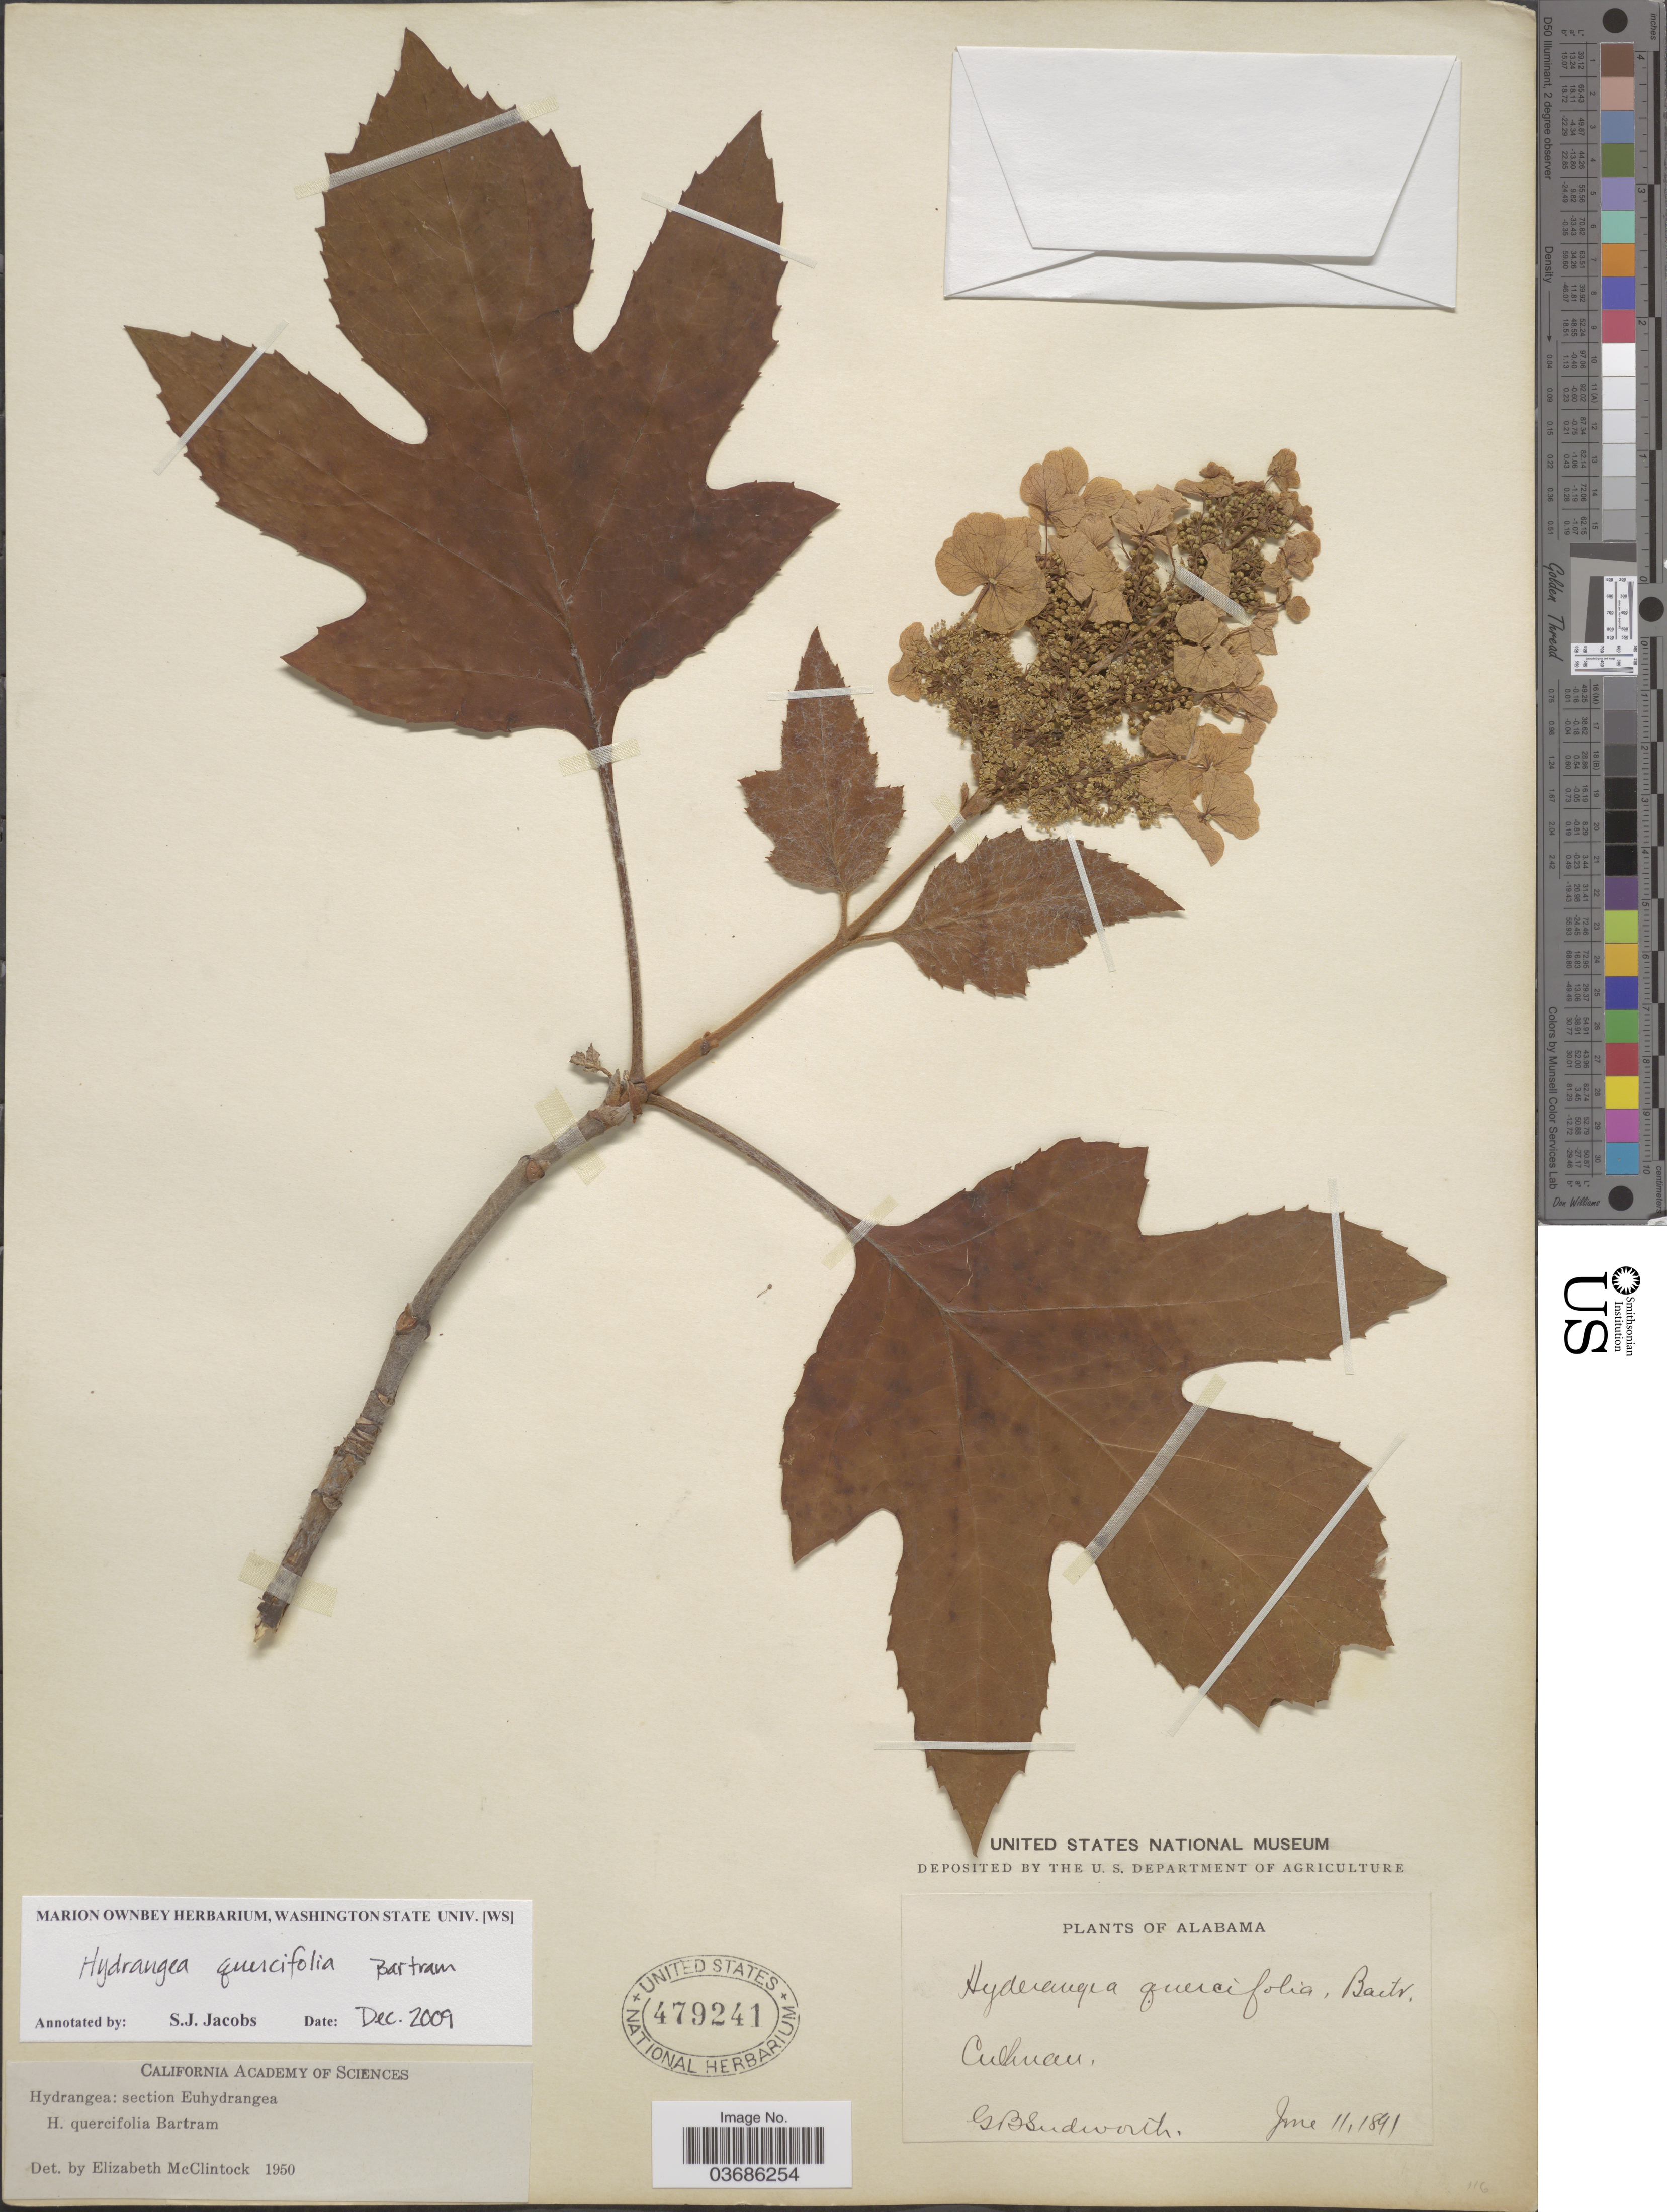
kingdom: Plantae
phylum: Tracheophyta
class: Magnoliopsida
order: Cornales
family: Hydrangeaceae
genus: Hydrangea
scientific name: Hydrangea quercifolia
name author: W. Bartram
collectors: G. B. Sudworth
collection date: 1891-06-11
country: United States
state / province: Alabama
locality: Cullman.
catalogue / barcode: US 479241